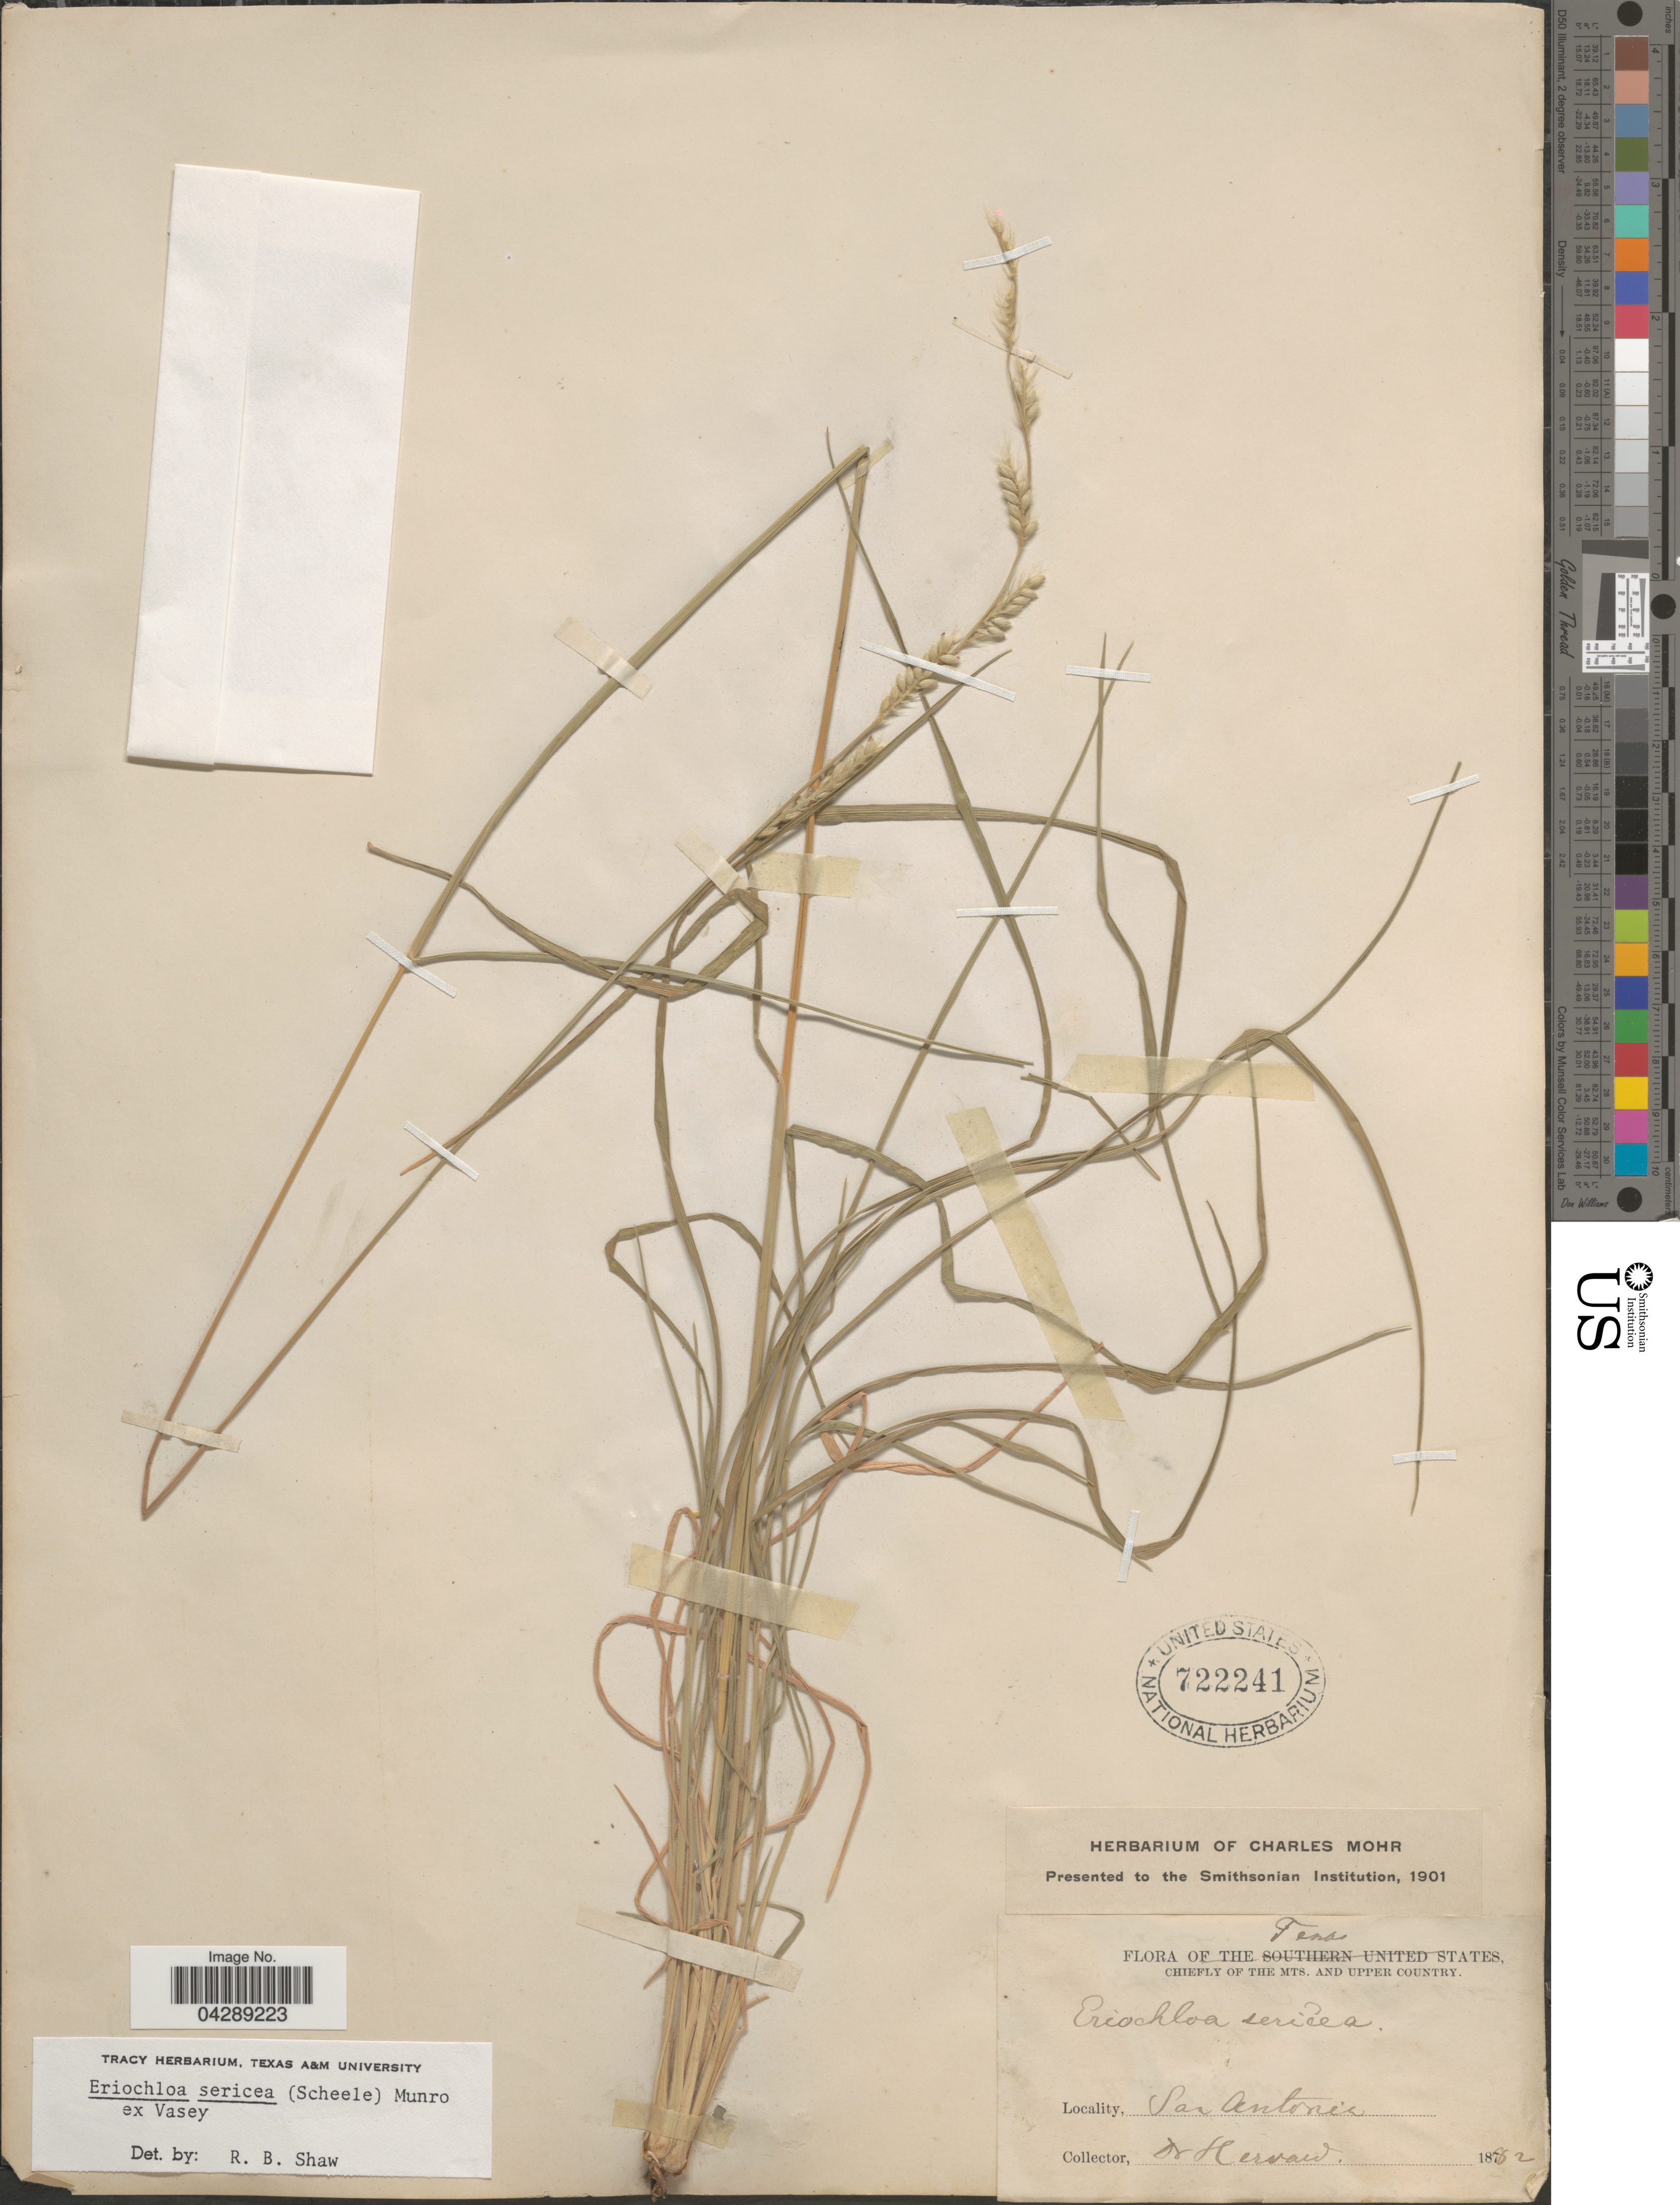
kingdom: Plantae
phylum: Tracheophyta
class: Liliopsida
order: Poales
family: Poaceae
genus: Eriochloa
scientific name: Eriochloa sericea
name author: (Scheele) Munro ex Vasey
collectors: Harvard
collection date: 1882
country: United States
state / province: Texas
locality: San Antonio.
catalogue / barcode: US 722241